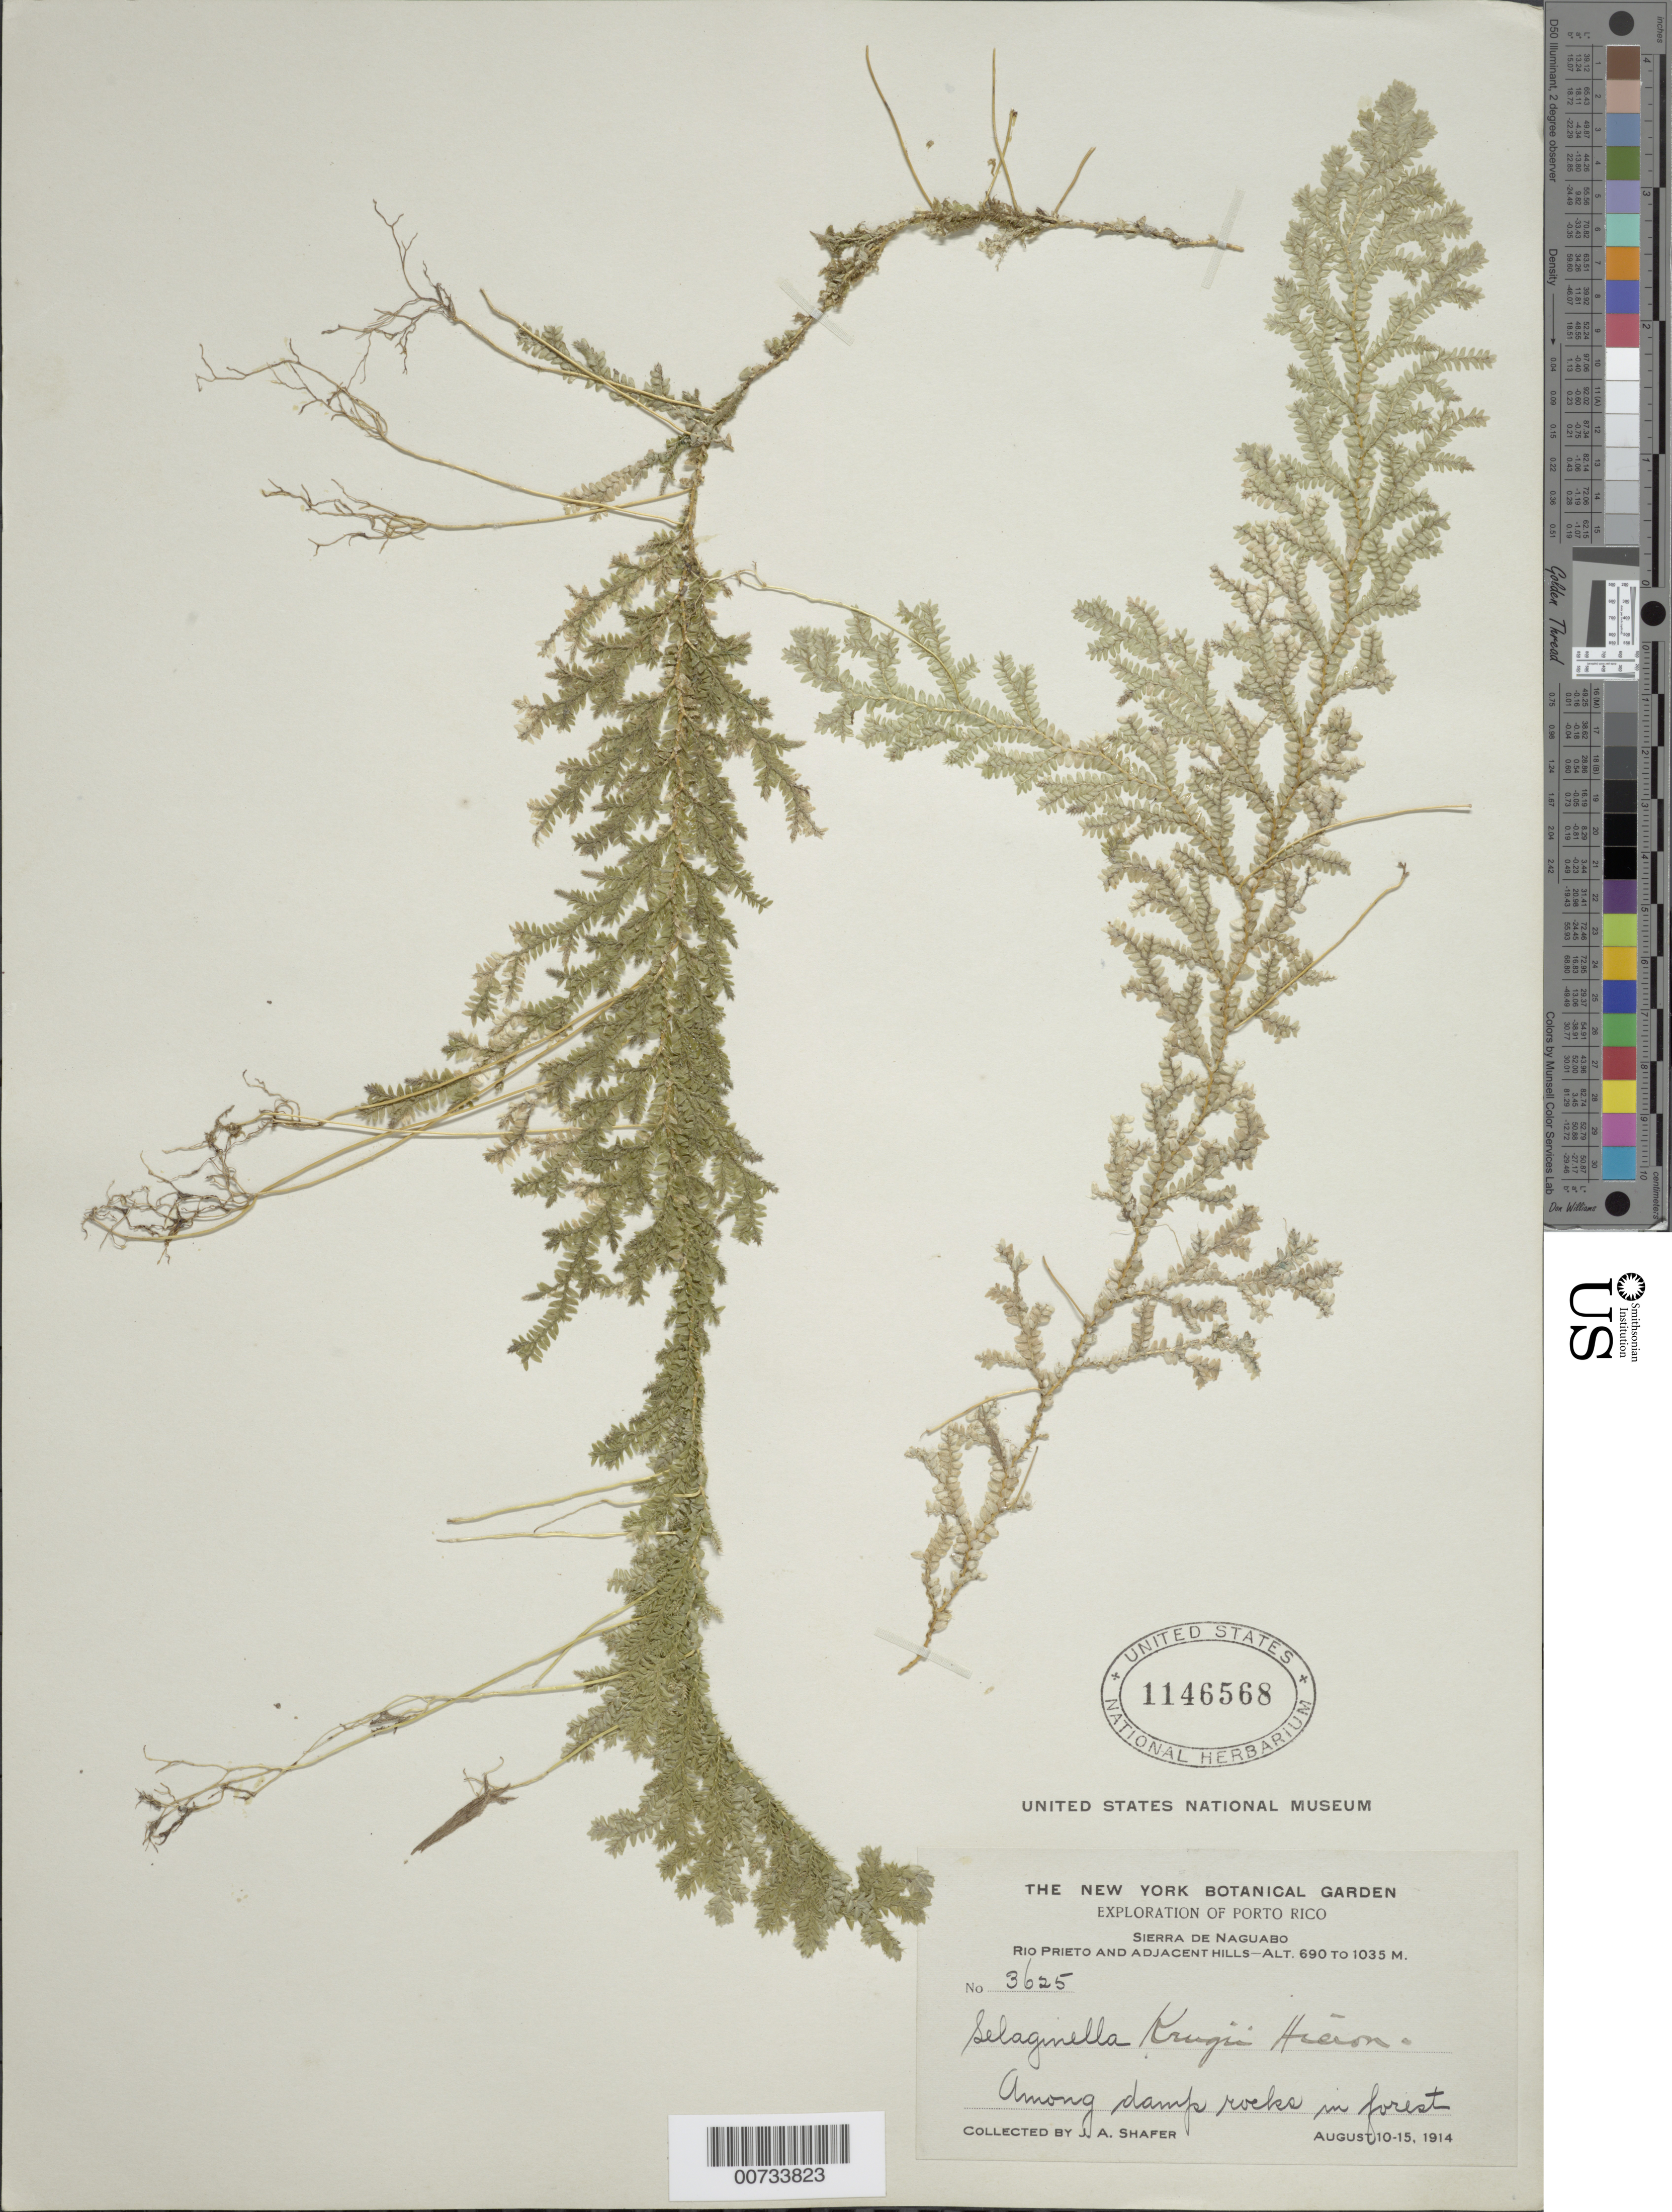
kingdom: Plantae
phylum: Tracheophyta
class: Lycopodiopsida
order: Selaginellales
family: Selaginellaceae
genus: Selaginella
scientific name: Selaginella krugii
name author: Hieron.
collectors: J. A. Shafer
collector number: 3625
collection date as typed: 10 Aug 1914 to 15 Aug 1914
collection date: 1914-08-10/1914-08-15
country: Puerto Rico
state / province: Naguabo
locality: Sierra de Naguabo, Rio Prieto and Adjacent hills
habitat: Among damp rocks in forest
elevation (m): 690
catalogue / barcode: US 1146568